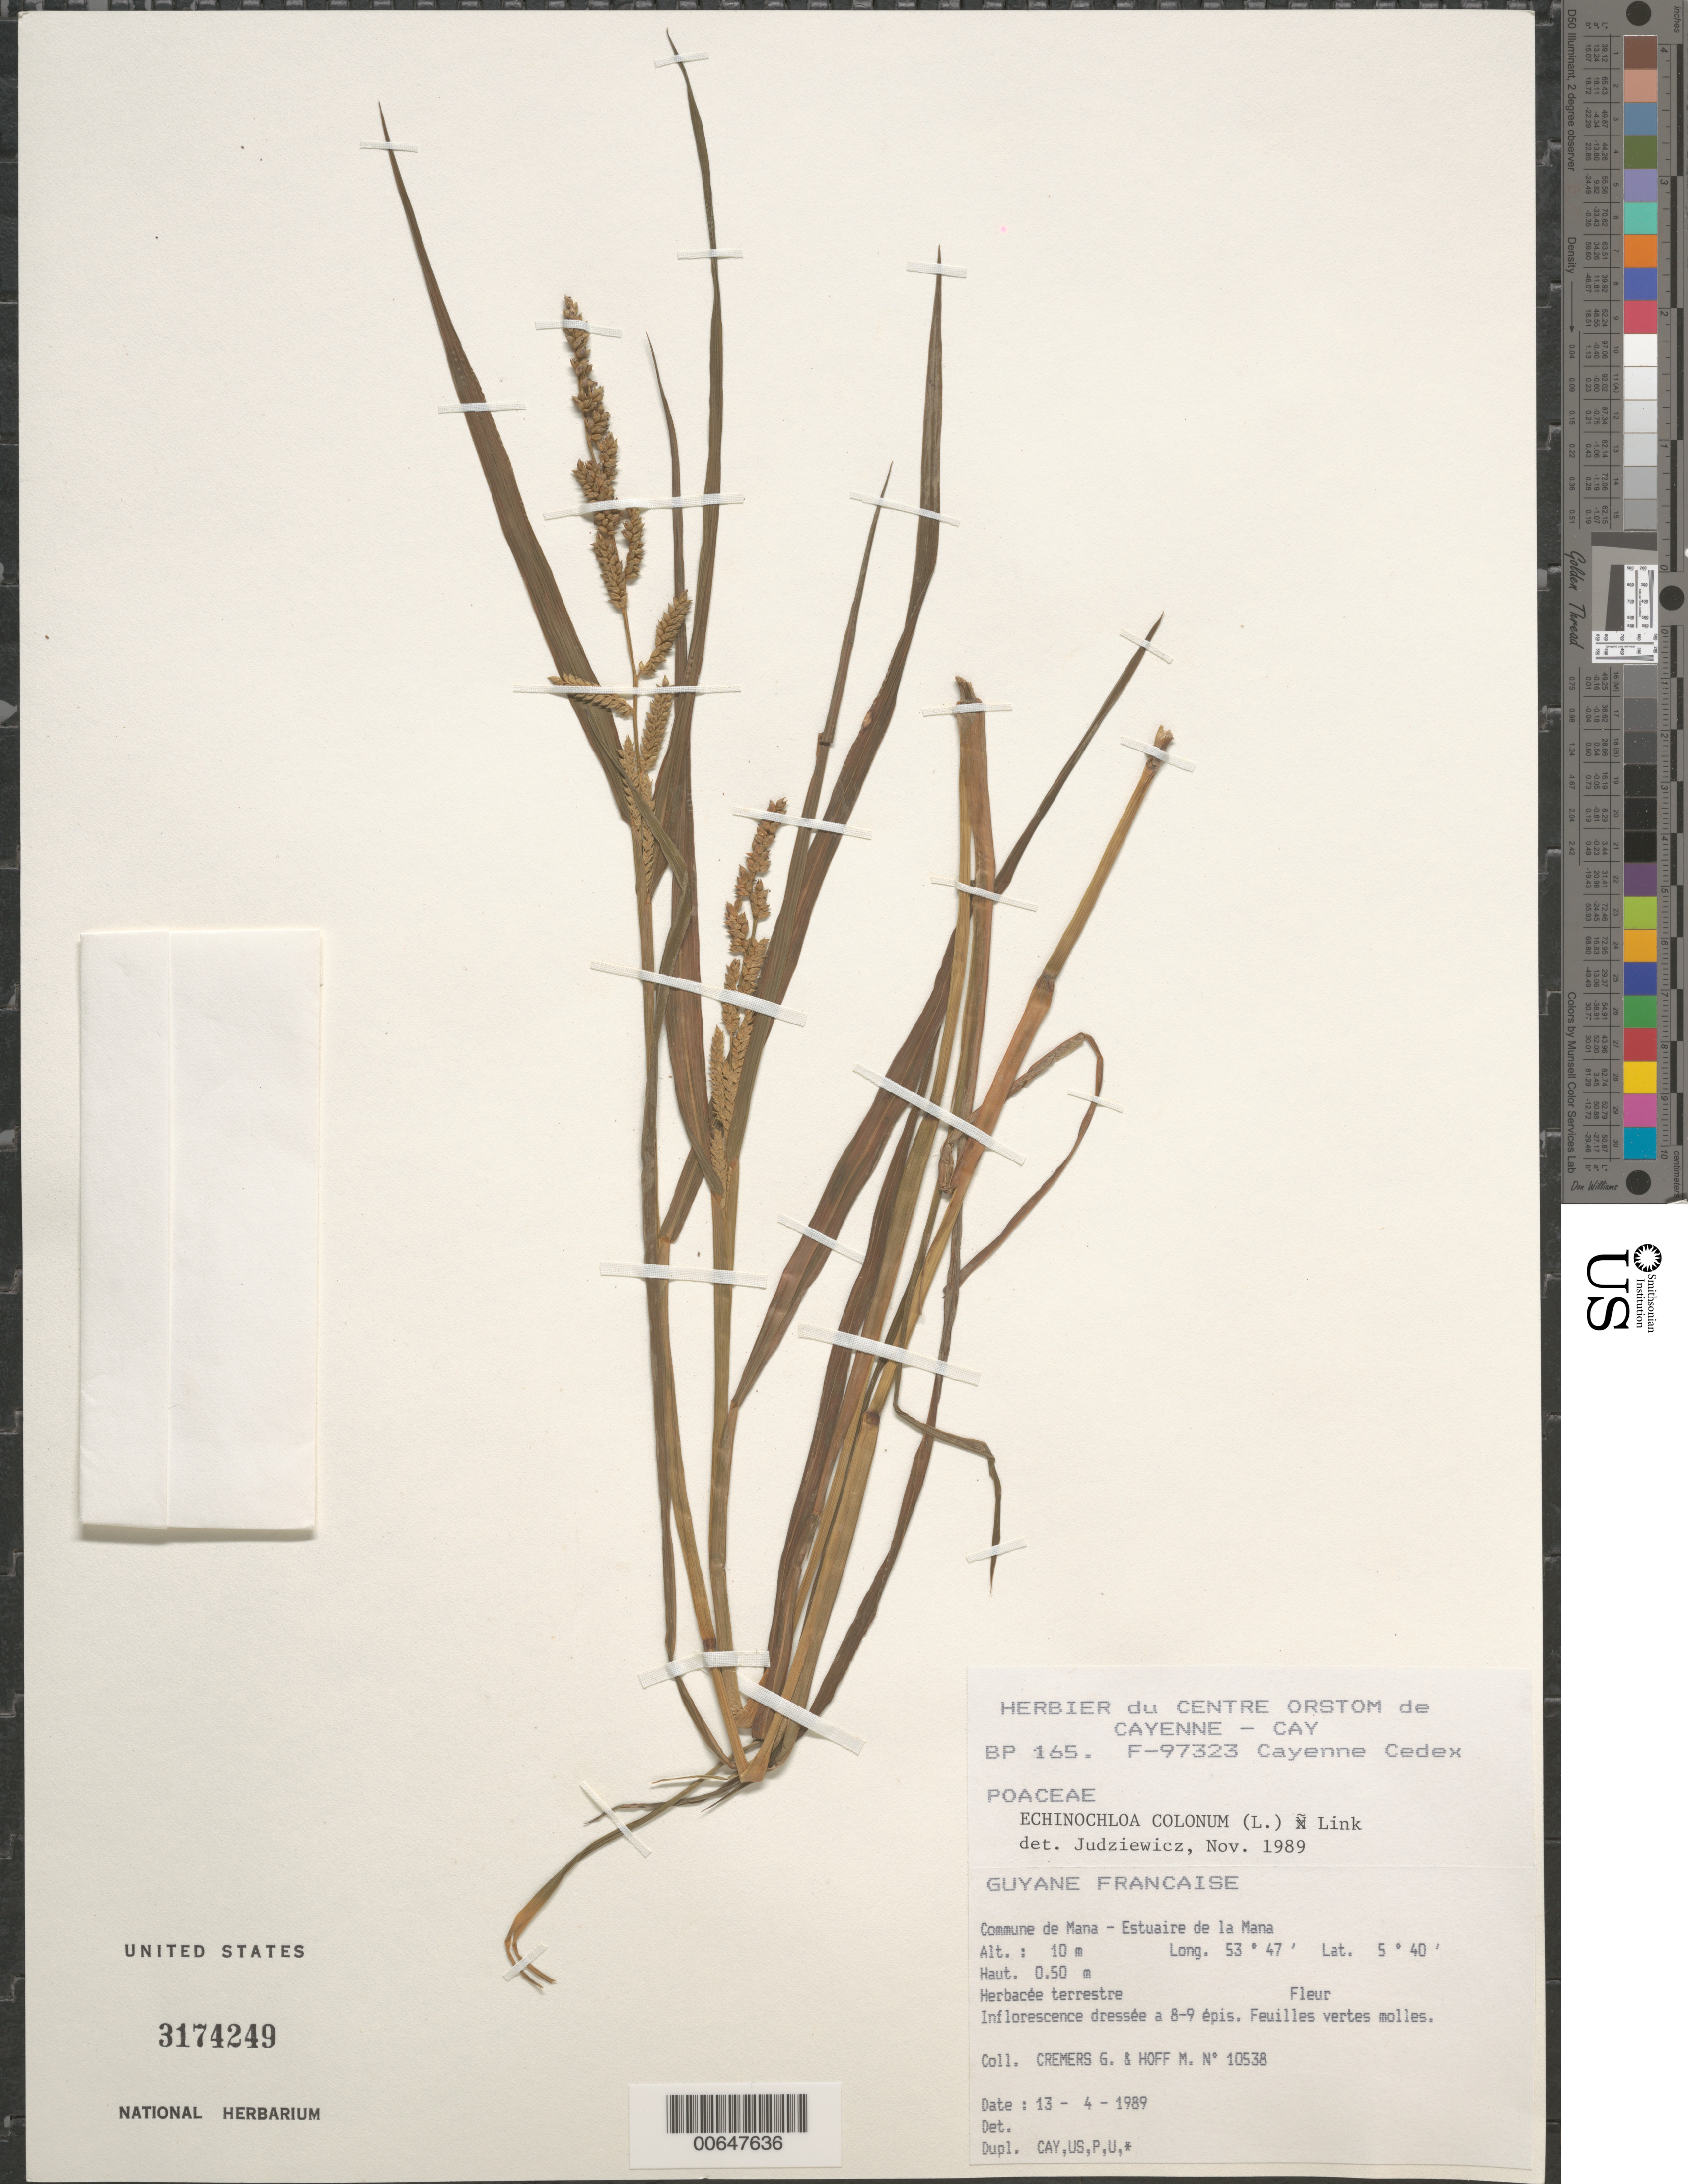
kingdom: Plantae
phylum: Tracheophyta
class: Liliopsida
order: Poales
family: Poaceae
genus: Echinochloa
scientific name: Echinochloa colona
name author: (L.) Link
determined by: Judziewicz, E. J.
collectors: G. Cremers & M. Hoff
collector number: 10538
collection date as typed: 13-Apr-89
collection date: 1989-04-13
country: French Guiana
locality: Commune de Mana, Estuaire de la Mana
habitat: Estuaire de la Mana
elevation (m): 10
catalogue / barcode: US 3174249